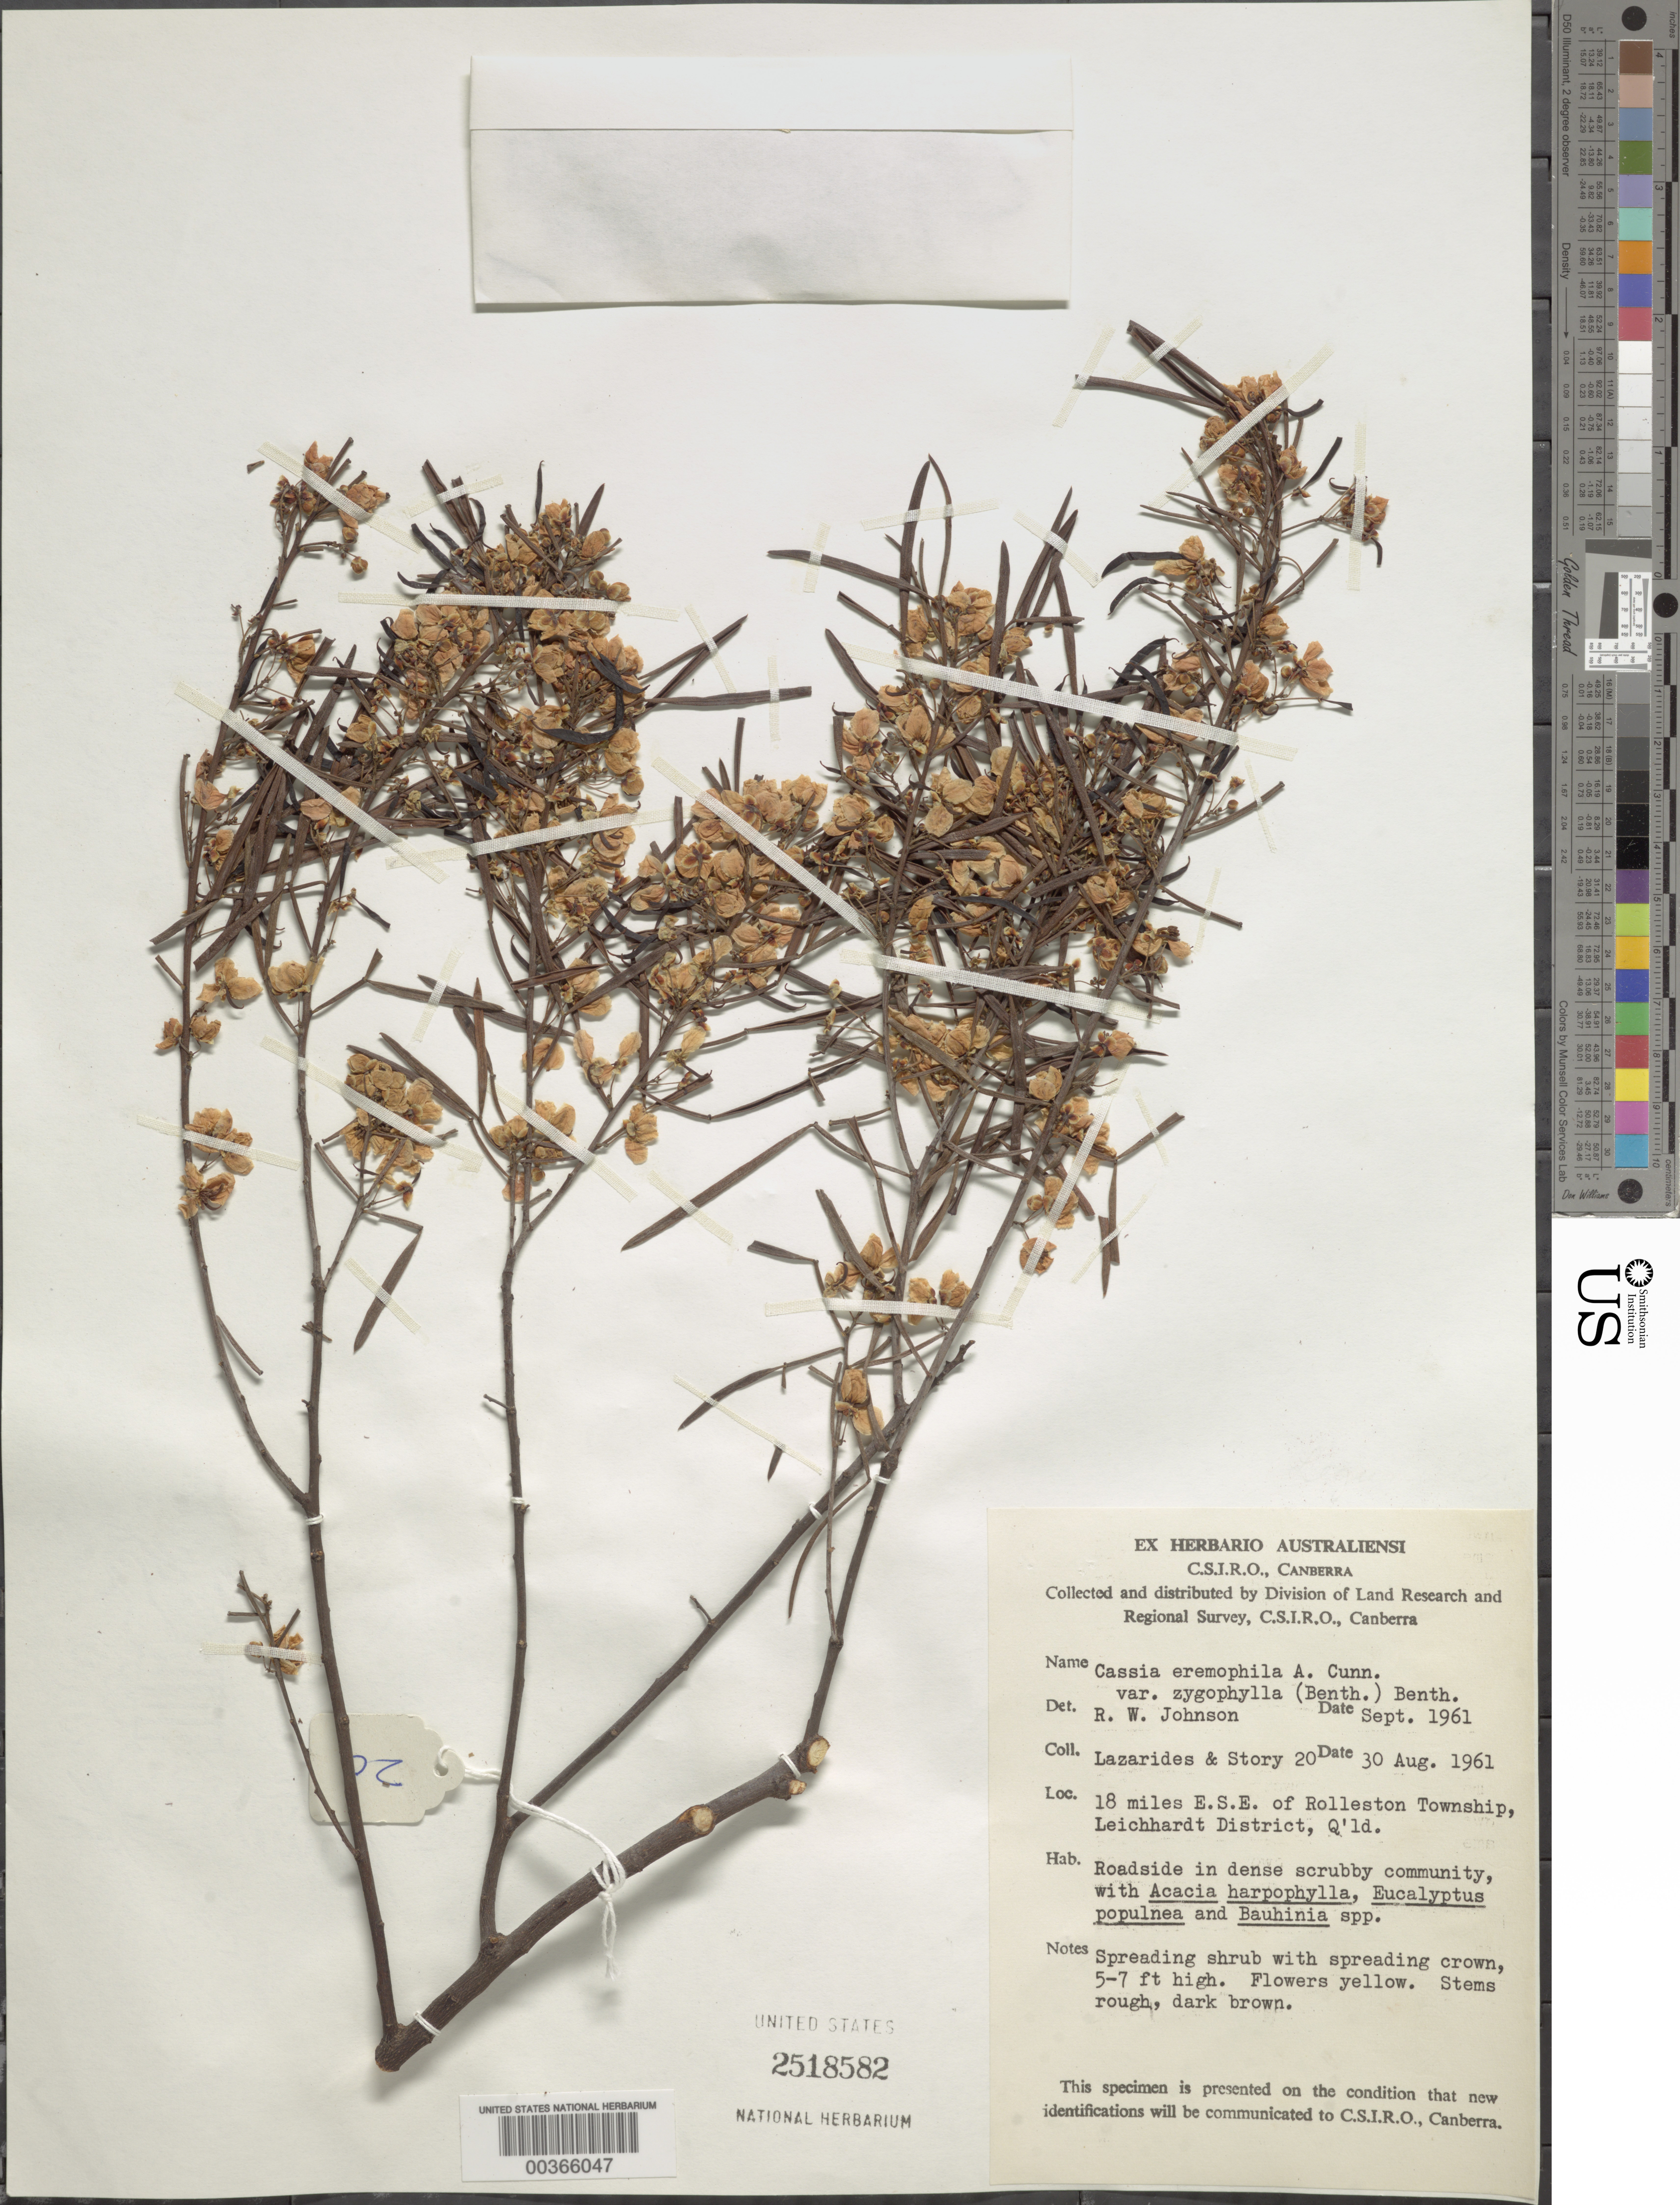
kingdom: Plantae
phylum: Tracheophyta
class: Magnoliopsida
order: Fabales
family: Fabaceae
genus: Senna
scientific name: Senna artemisioides subsp. zygophylla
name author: Randell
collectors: M. Lazarides & -. Story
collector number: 20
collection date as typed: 30 Aug 1961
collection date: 1961-08-30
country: Australia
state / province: Queensland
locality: Leichhardt dist. (?), 18 mi ese of rolleston township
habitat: Roadside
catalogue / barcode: US 2518582